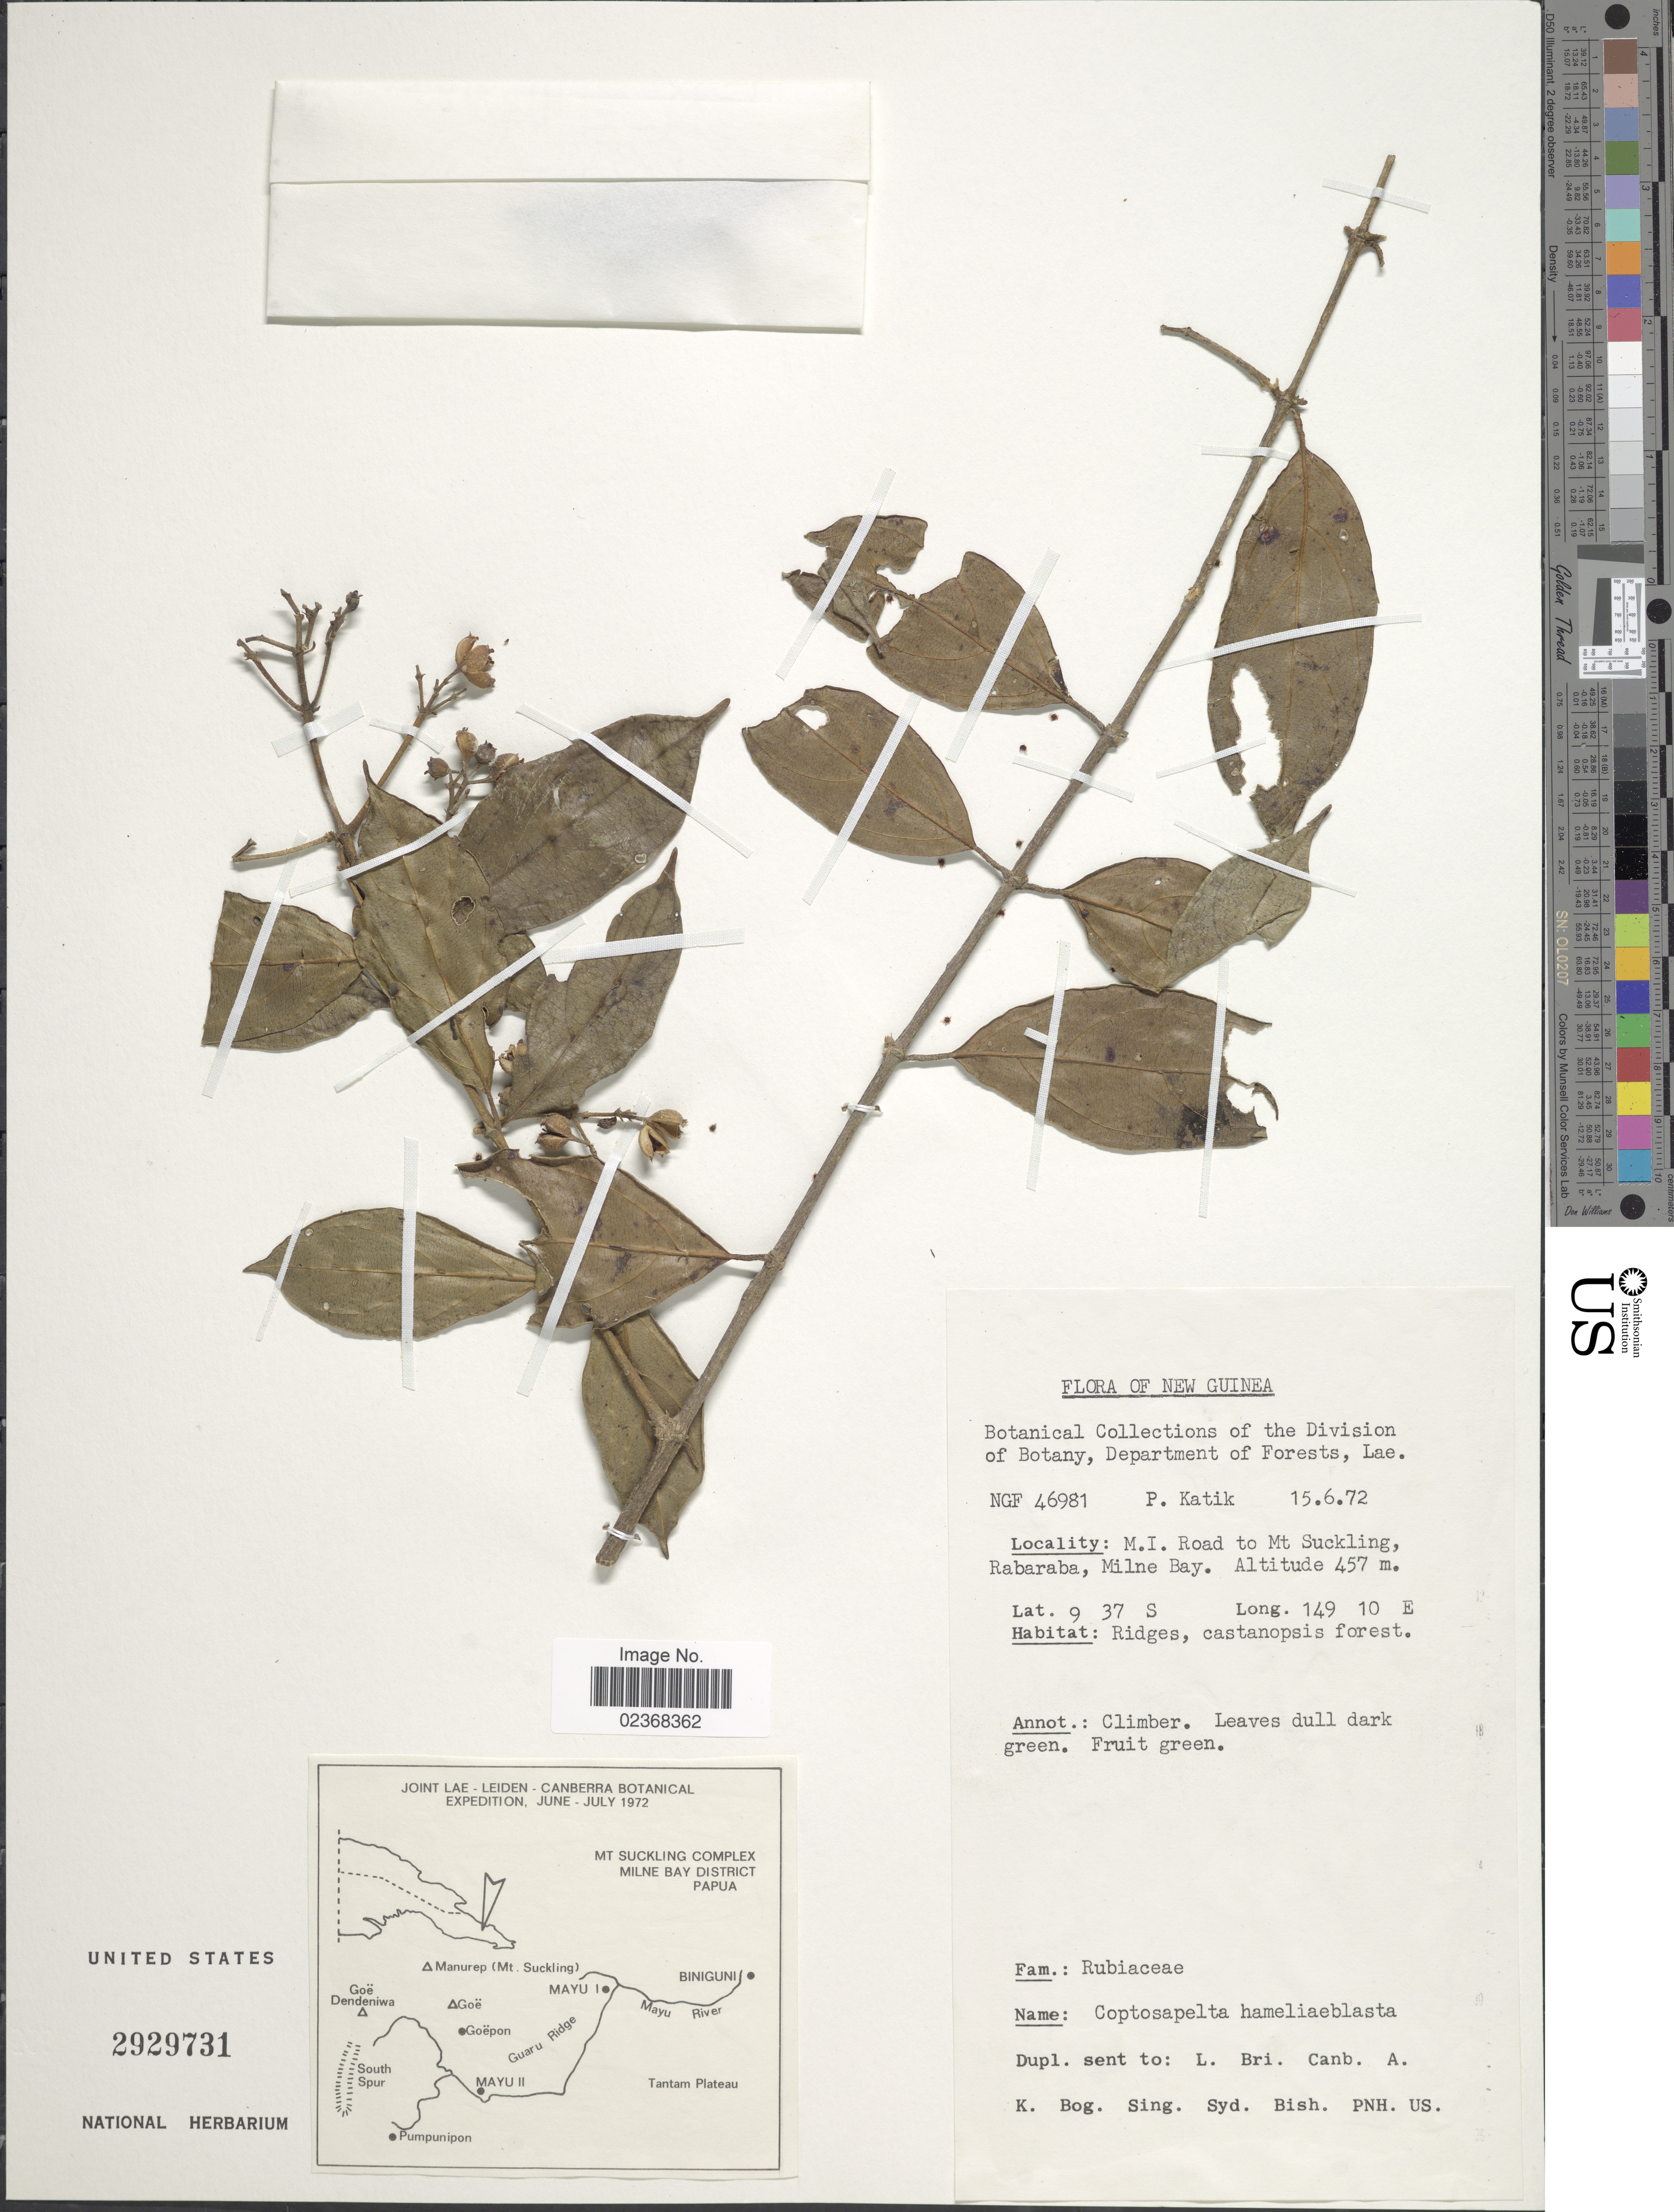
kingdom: Plantae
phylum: Tracheophyta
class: Magnoliopsida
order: Gentianales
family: Rubiaceae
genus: Coptosapelta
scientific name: Coptosapelta hameliiblasta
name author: (Wernham) Valeton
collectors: P. Katik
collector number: NGF46981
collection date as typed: Transcribed d/m/y: 15/6/72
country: Papua New Guinea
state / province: Milne Bay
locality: New Guinea, M.I. Road to Mt. Stuckling, Rabaraba, Milne Bay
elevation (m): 457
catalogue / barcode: US 2929731